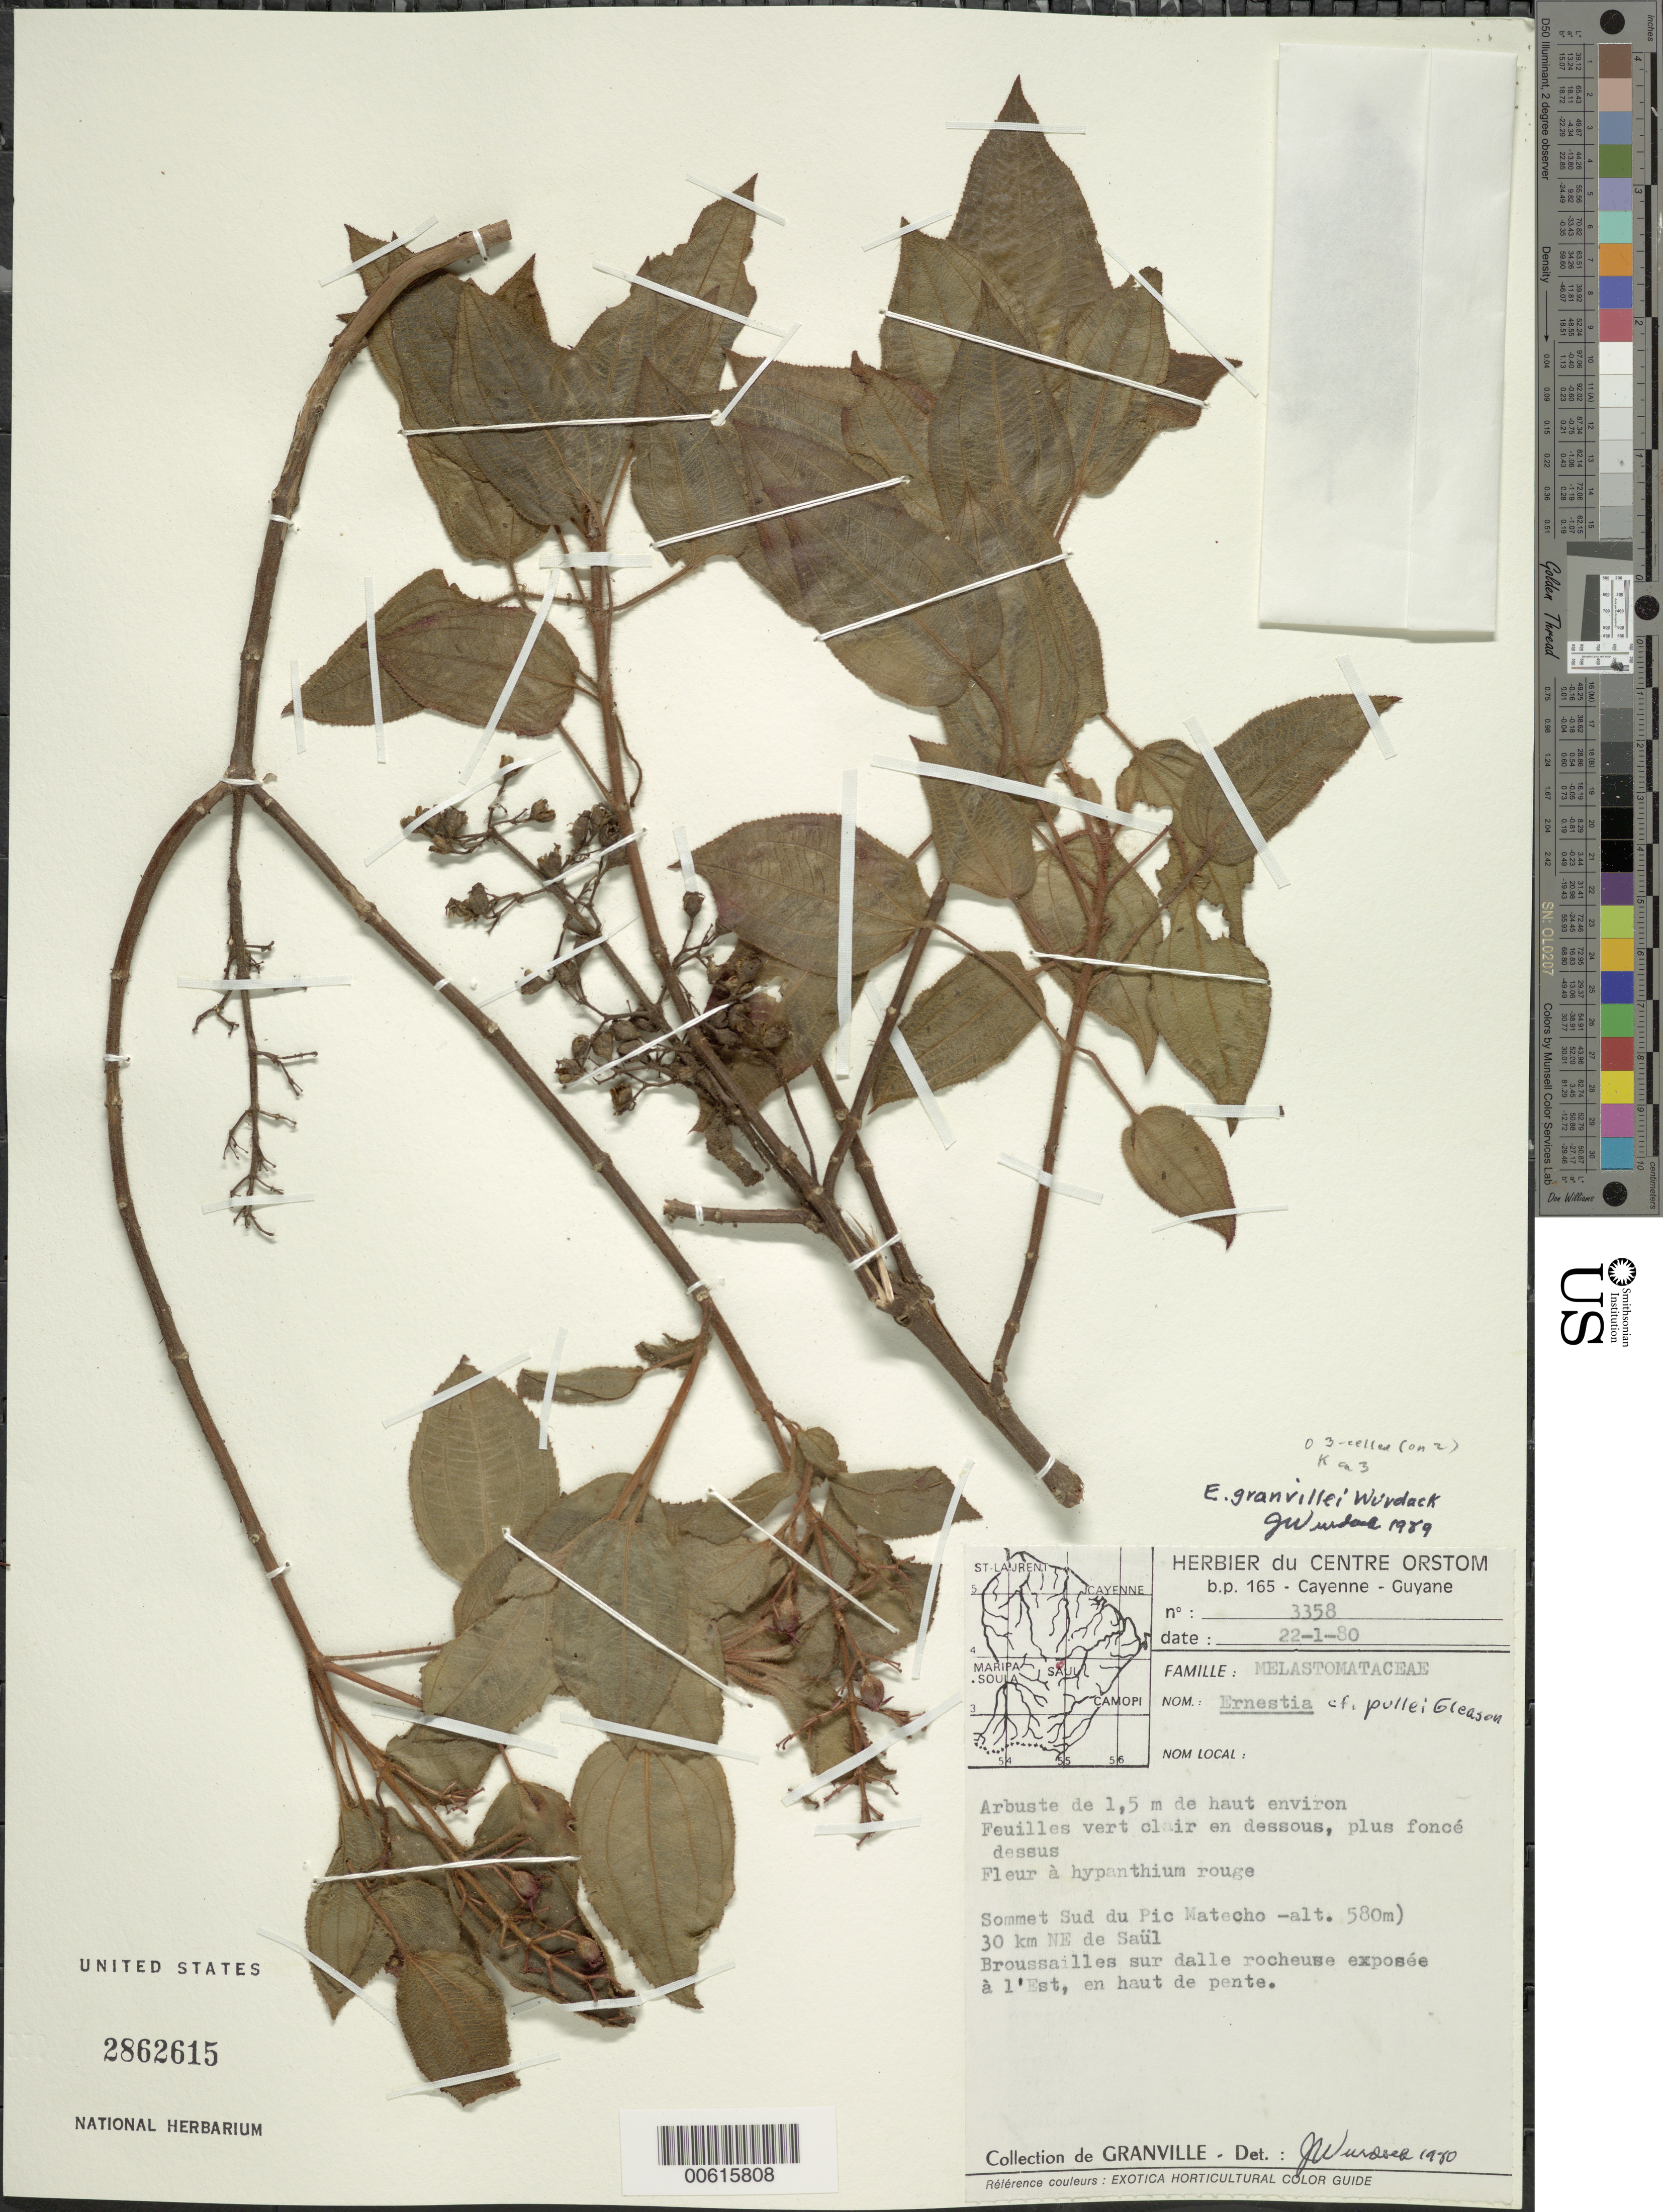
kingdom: Plantae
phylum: Tracheophyta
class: Magnoliopsida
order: Myrtales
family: Melastomataceae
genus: Ernestia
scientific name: Ernestia granvillei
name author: Wurdack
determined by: Wurdack, John J., (US), US (UNITED STATES)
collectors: J.-J. de Granville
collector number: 3358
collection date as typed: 22-Jan-80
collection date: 1980-01-22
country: French Guiana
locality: Saül, 30 km NE of; sommet sud du Pic Matecho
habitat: Broussailles sur dalle rocheuse exposee a l'Est, en haut de pente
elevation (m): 580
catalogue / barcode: US 2862615